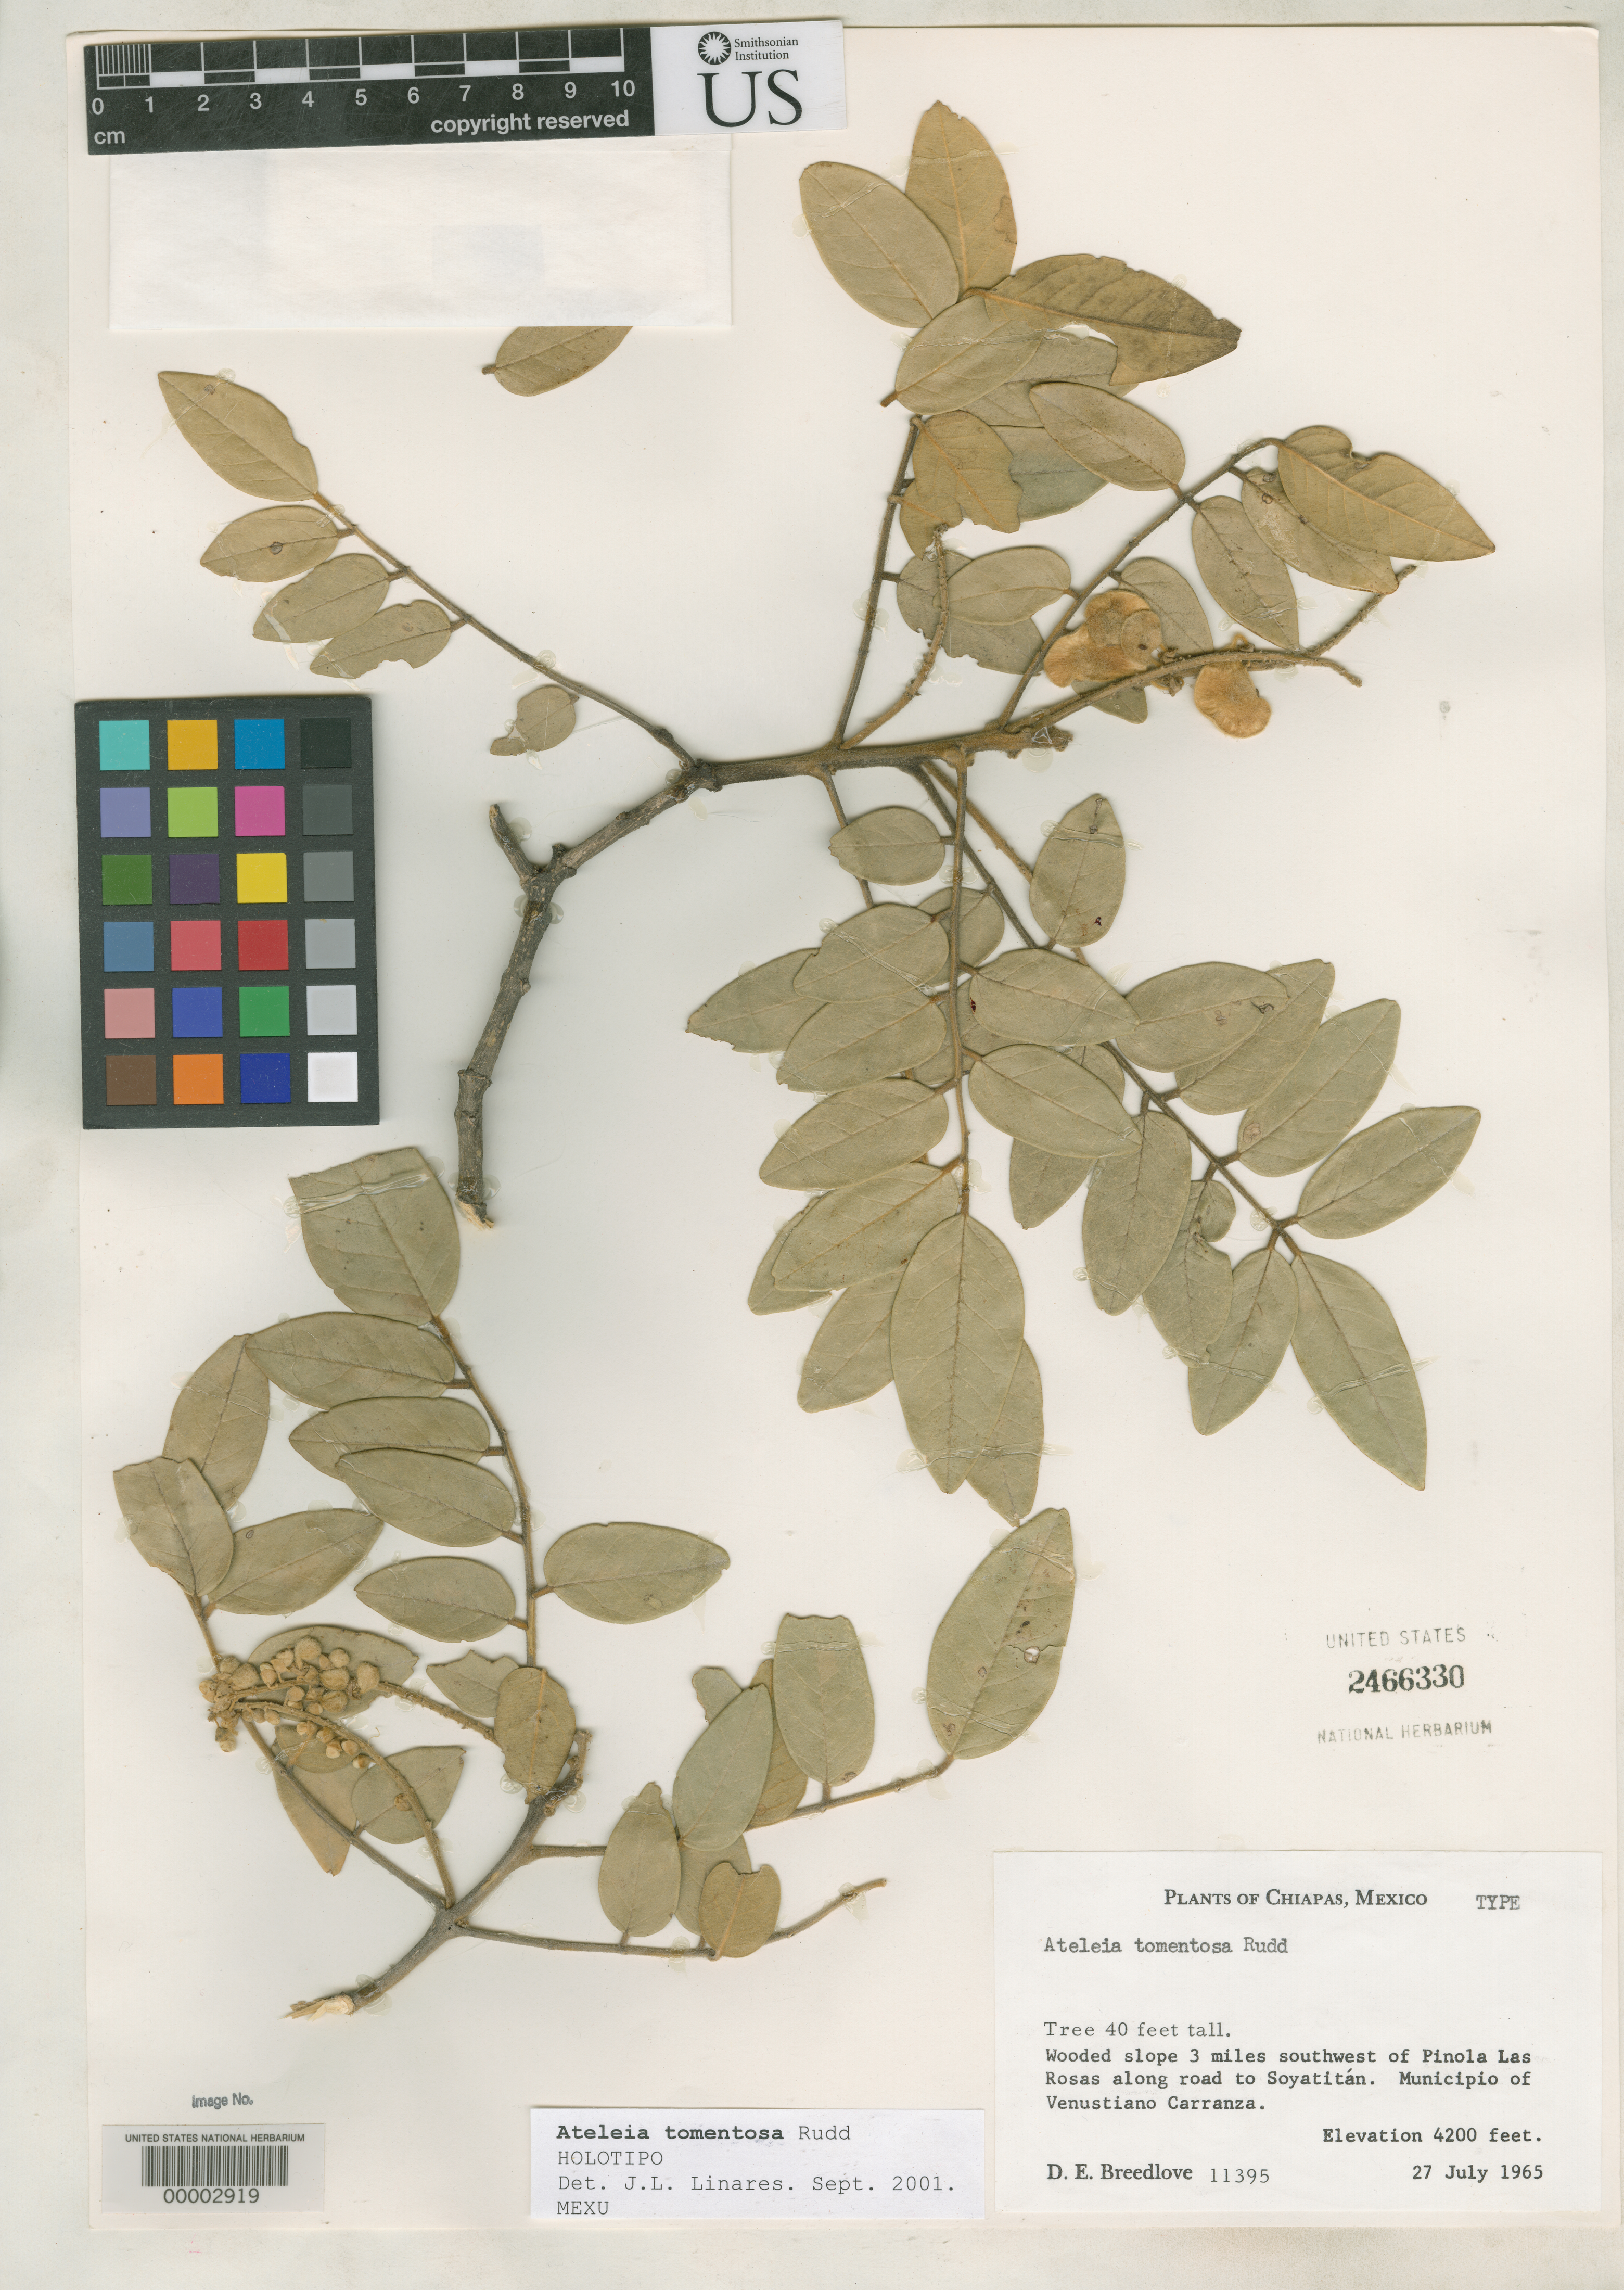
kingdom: Plantae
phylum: Tracheophyta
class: Magnoliopsida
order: Fabales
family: Fabaceae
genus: Ateleia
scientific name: Ateleia tomentosa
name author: Rudd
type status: Holotype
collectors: D. E. Breedlove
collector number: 11395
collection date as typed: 27 Jul 1965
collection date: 1965-07-27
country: Mexico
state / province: Chiapas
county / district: Venustiano Carranza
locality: Pinola Las Rosas.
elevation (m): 1280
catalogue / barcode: US 2466330